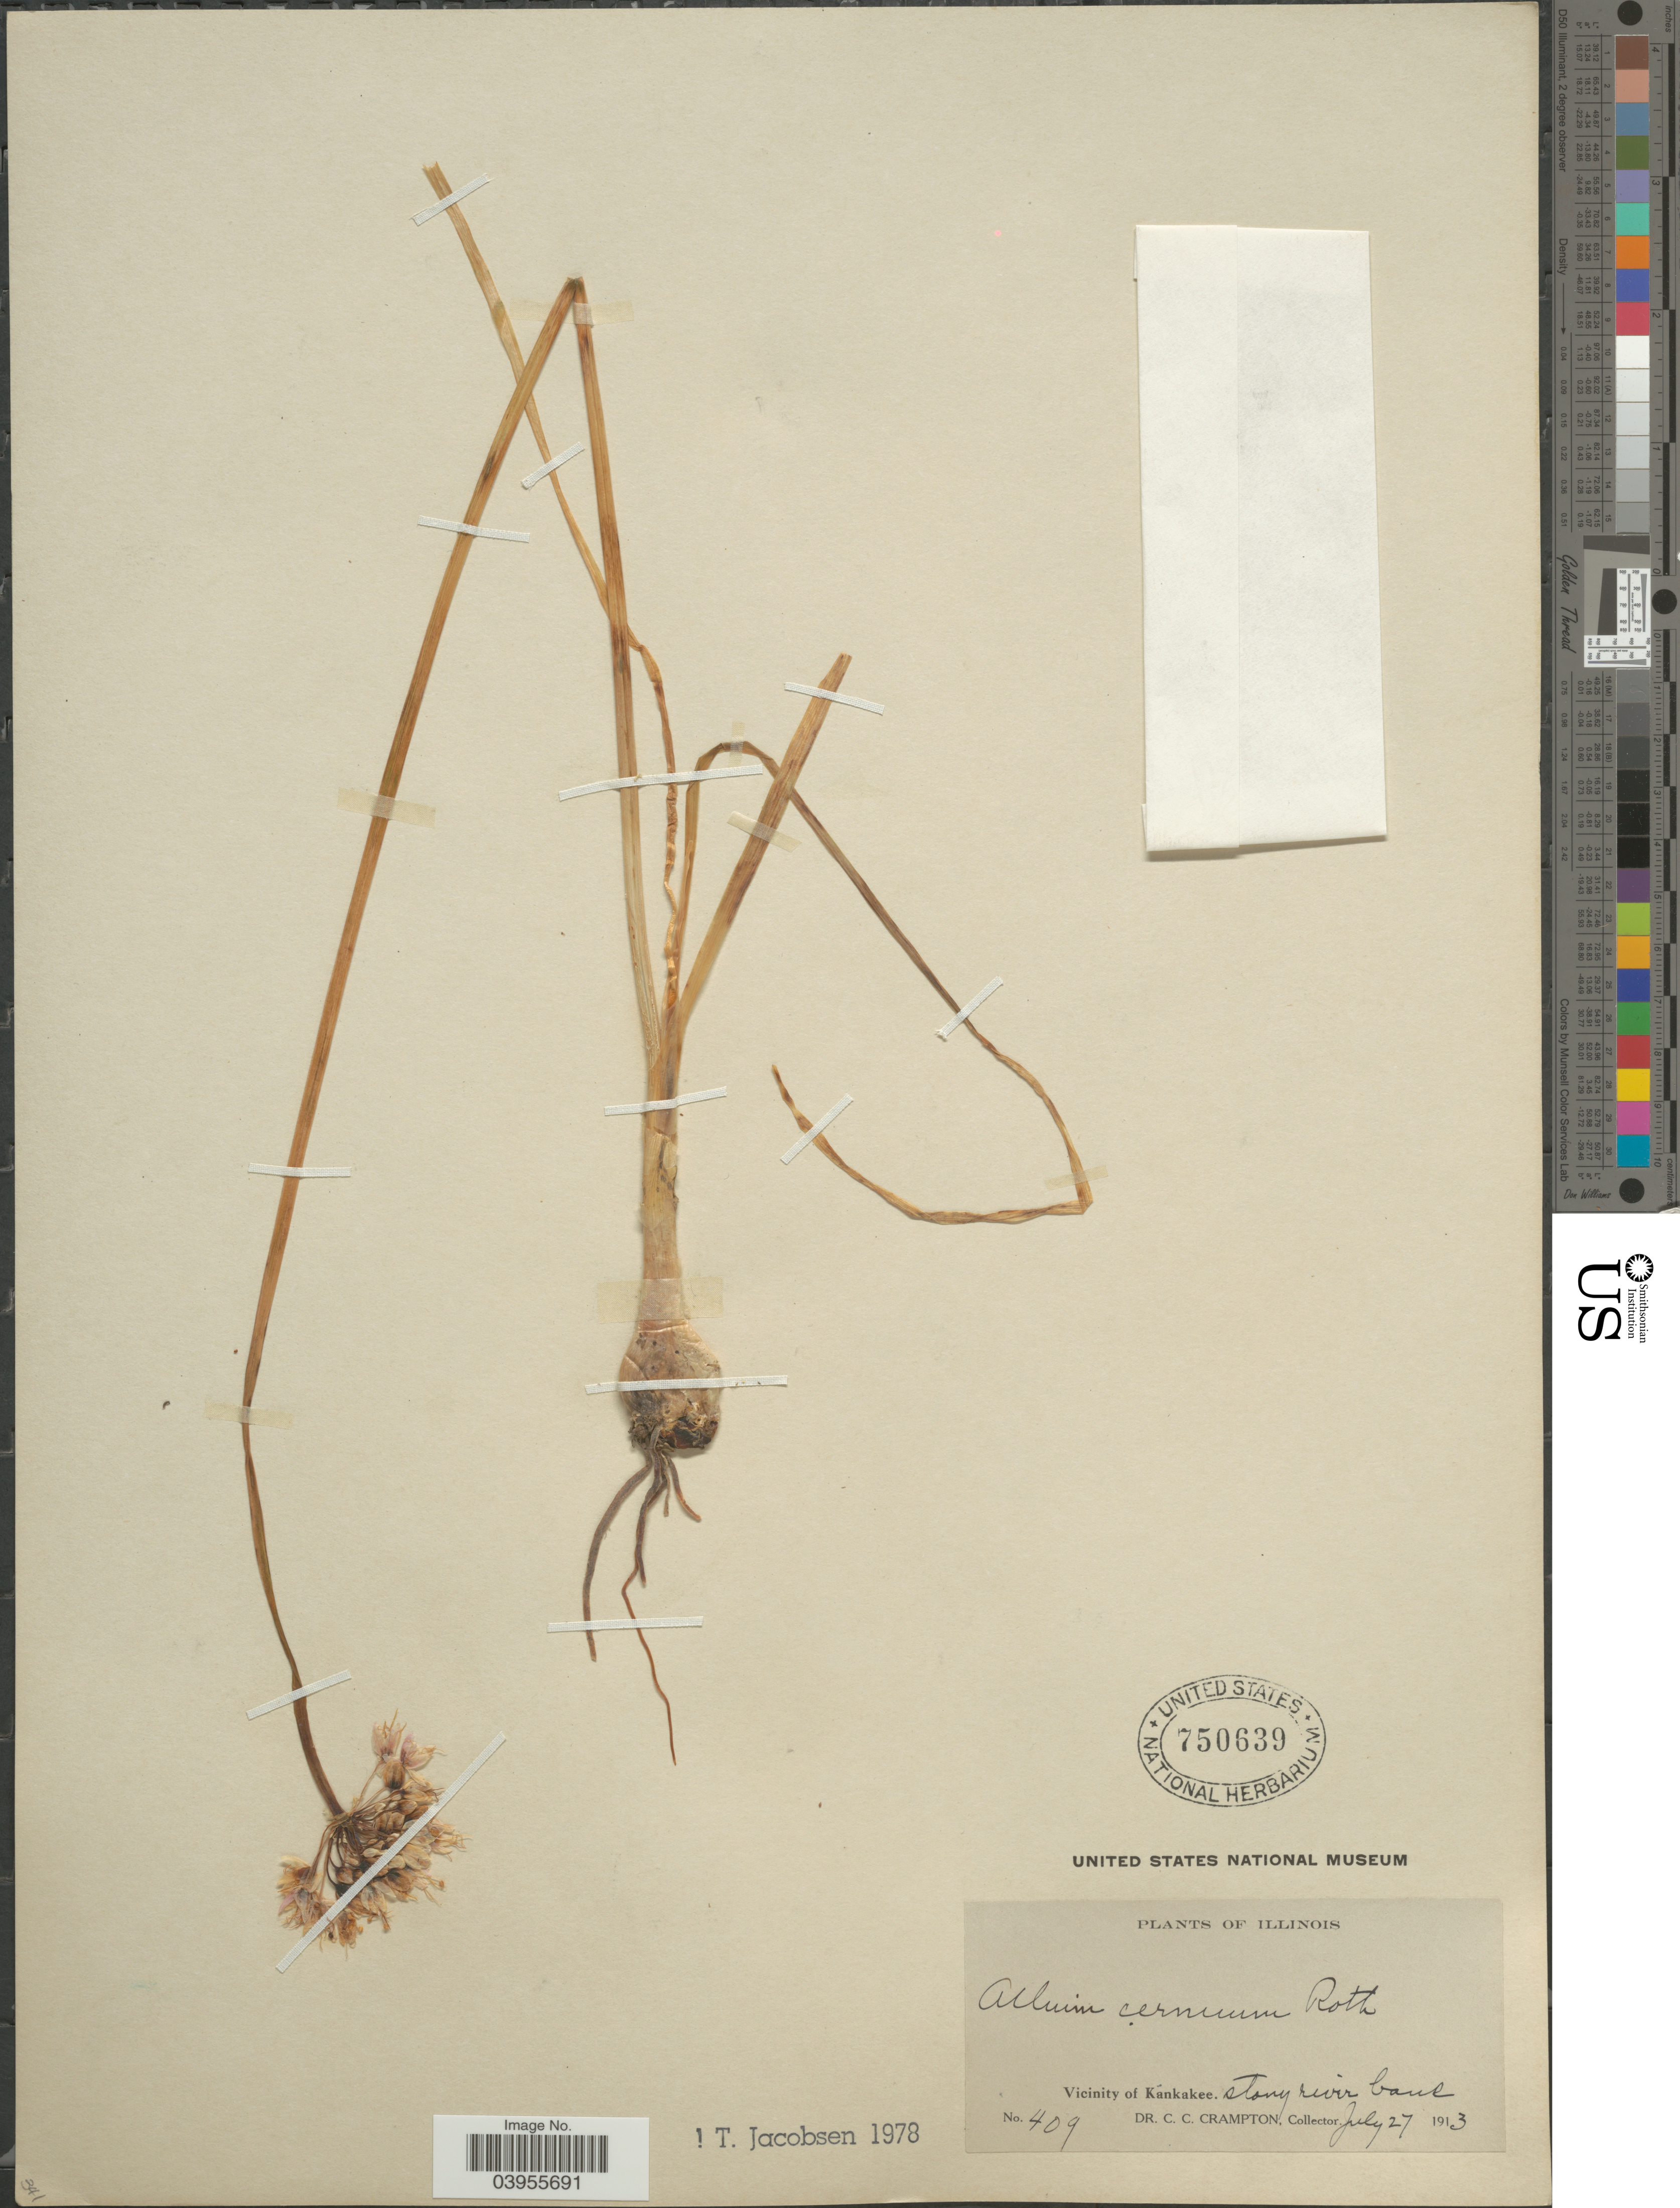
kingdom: Plantae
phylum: Tracheophyta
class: Liliopsida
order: Asparagales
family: Amaryllidaceae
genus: Allium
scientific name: Allium cernuum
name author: Roth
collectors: C. Crampton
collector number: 409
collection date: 1913-07-27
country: United States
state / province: Illinois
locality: Vicinity of Kankakee.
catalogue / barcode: US 750639